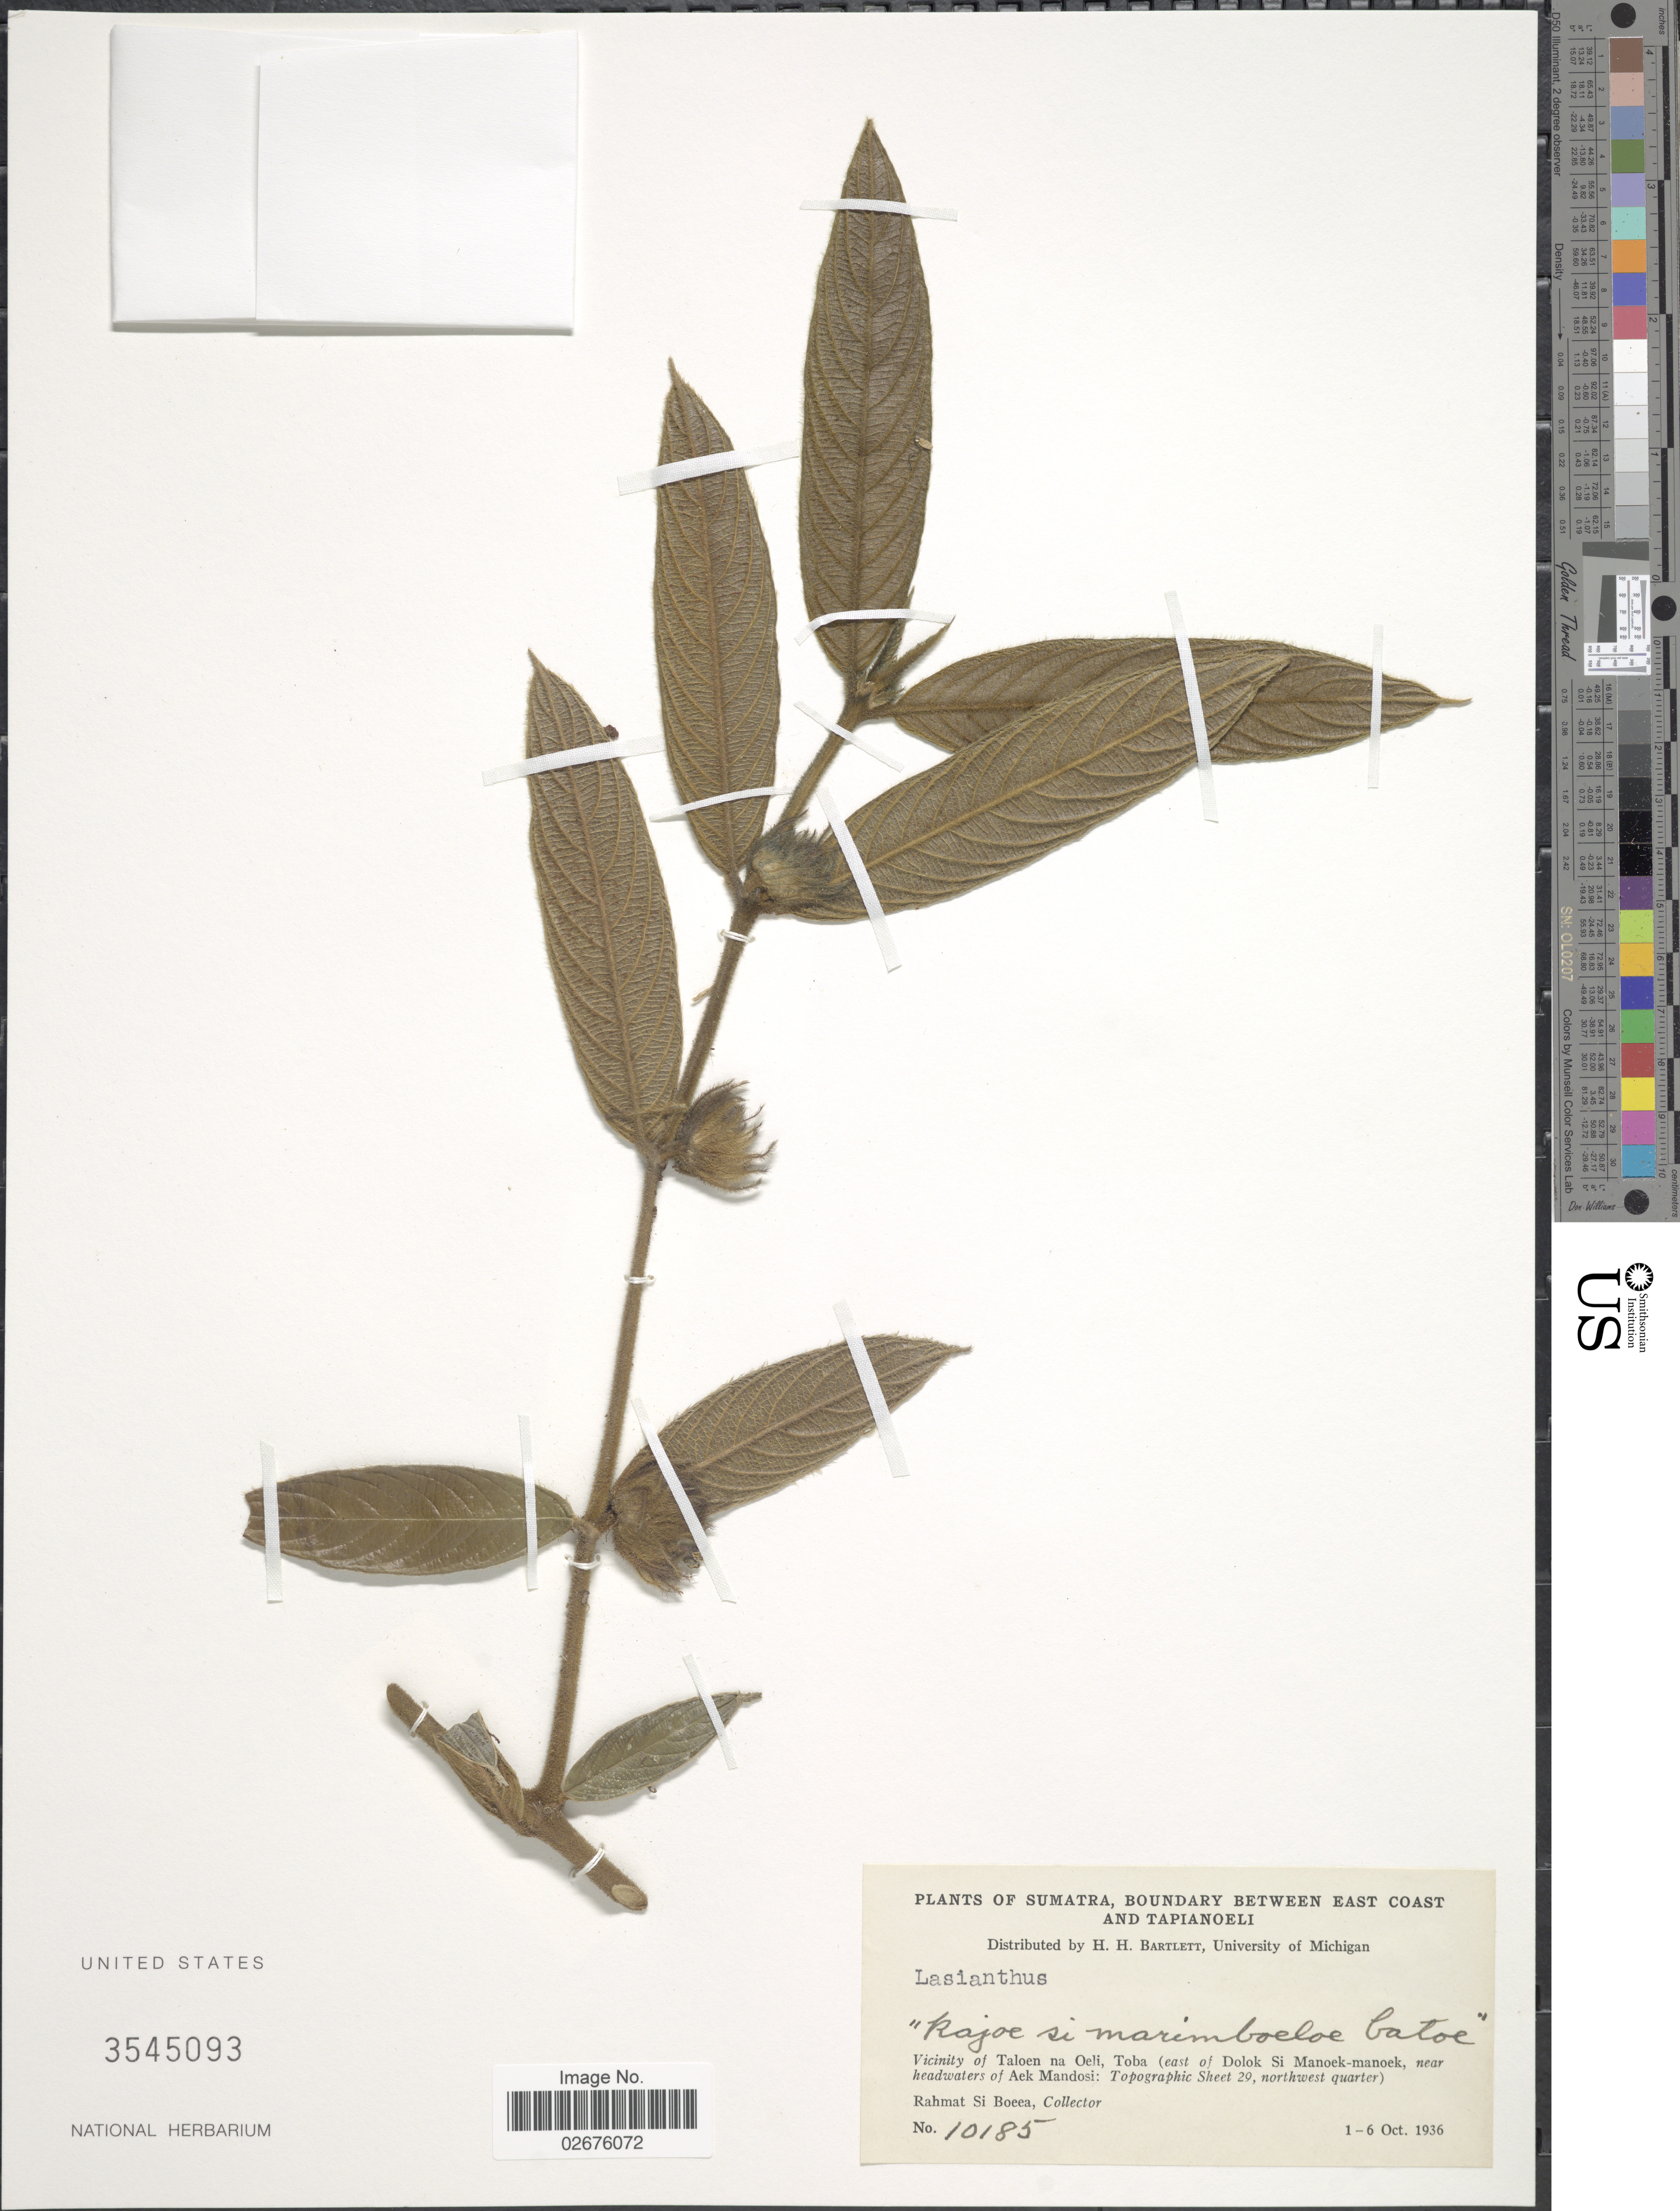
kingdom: Plantae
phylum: Tracheophyta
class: Magnoliopsida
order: Gentianales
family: Rubiaceae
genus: Lasianthus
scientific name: Lasianthus sp.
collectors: Rahmat Si Boeea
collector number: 10185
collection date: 1936-10-01/1936-10-06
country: Indonesia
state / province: Sumatra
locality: Boundary between East Coast and Tapianoeli. Vicinity of Taloen na Oeli, Toba (east of Dolok Si Manoek-manoek, near headwaters of Aek Mandosi: Topographic Sheet 29, northwest quarter)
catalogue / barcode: US 3545093